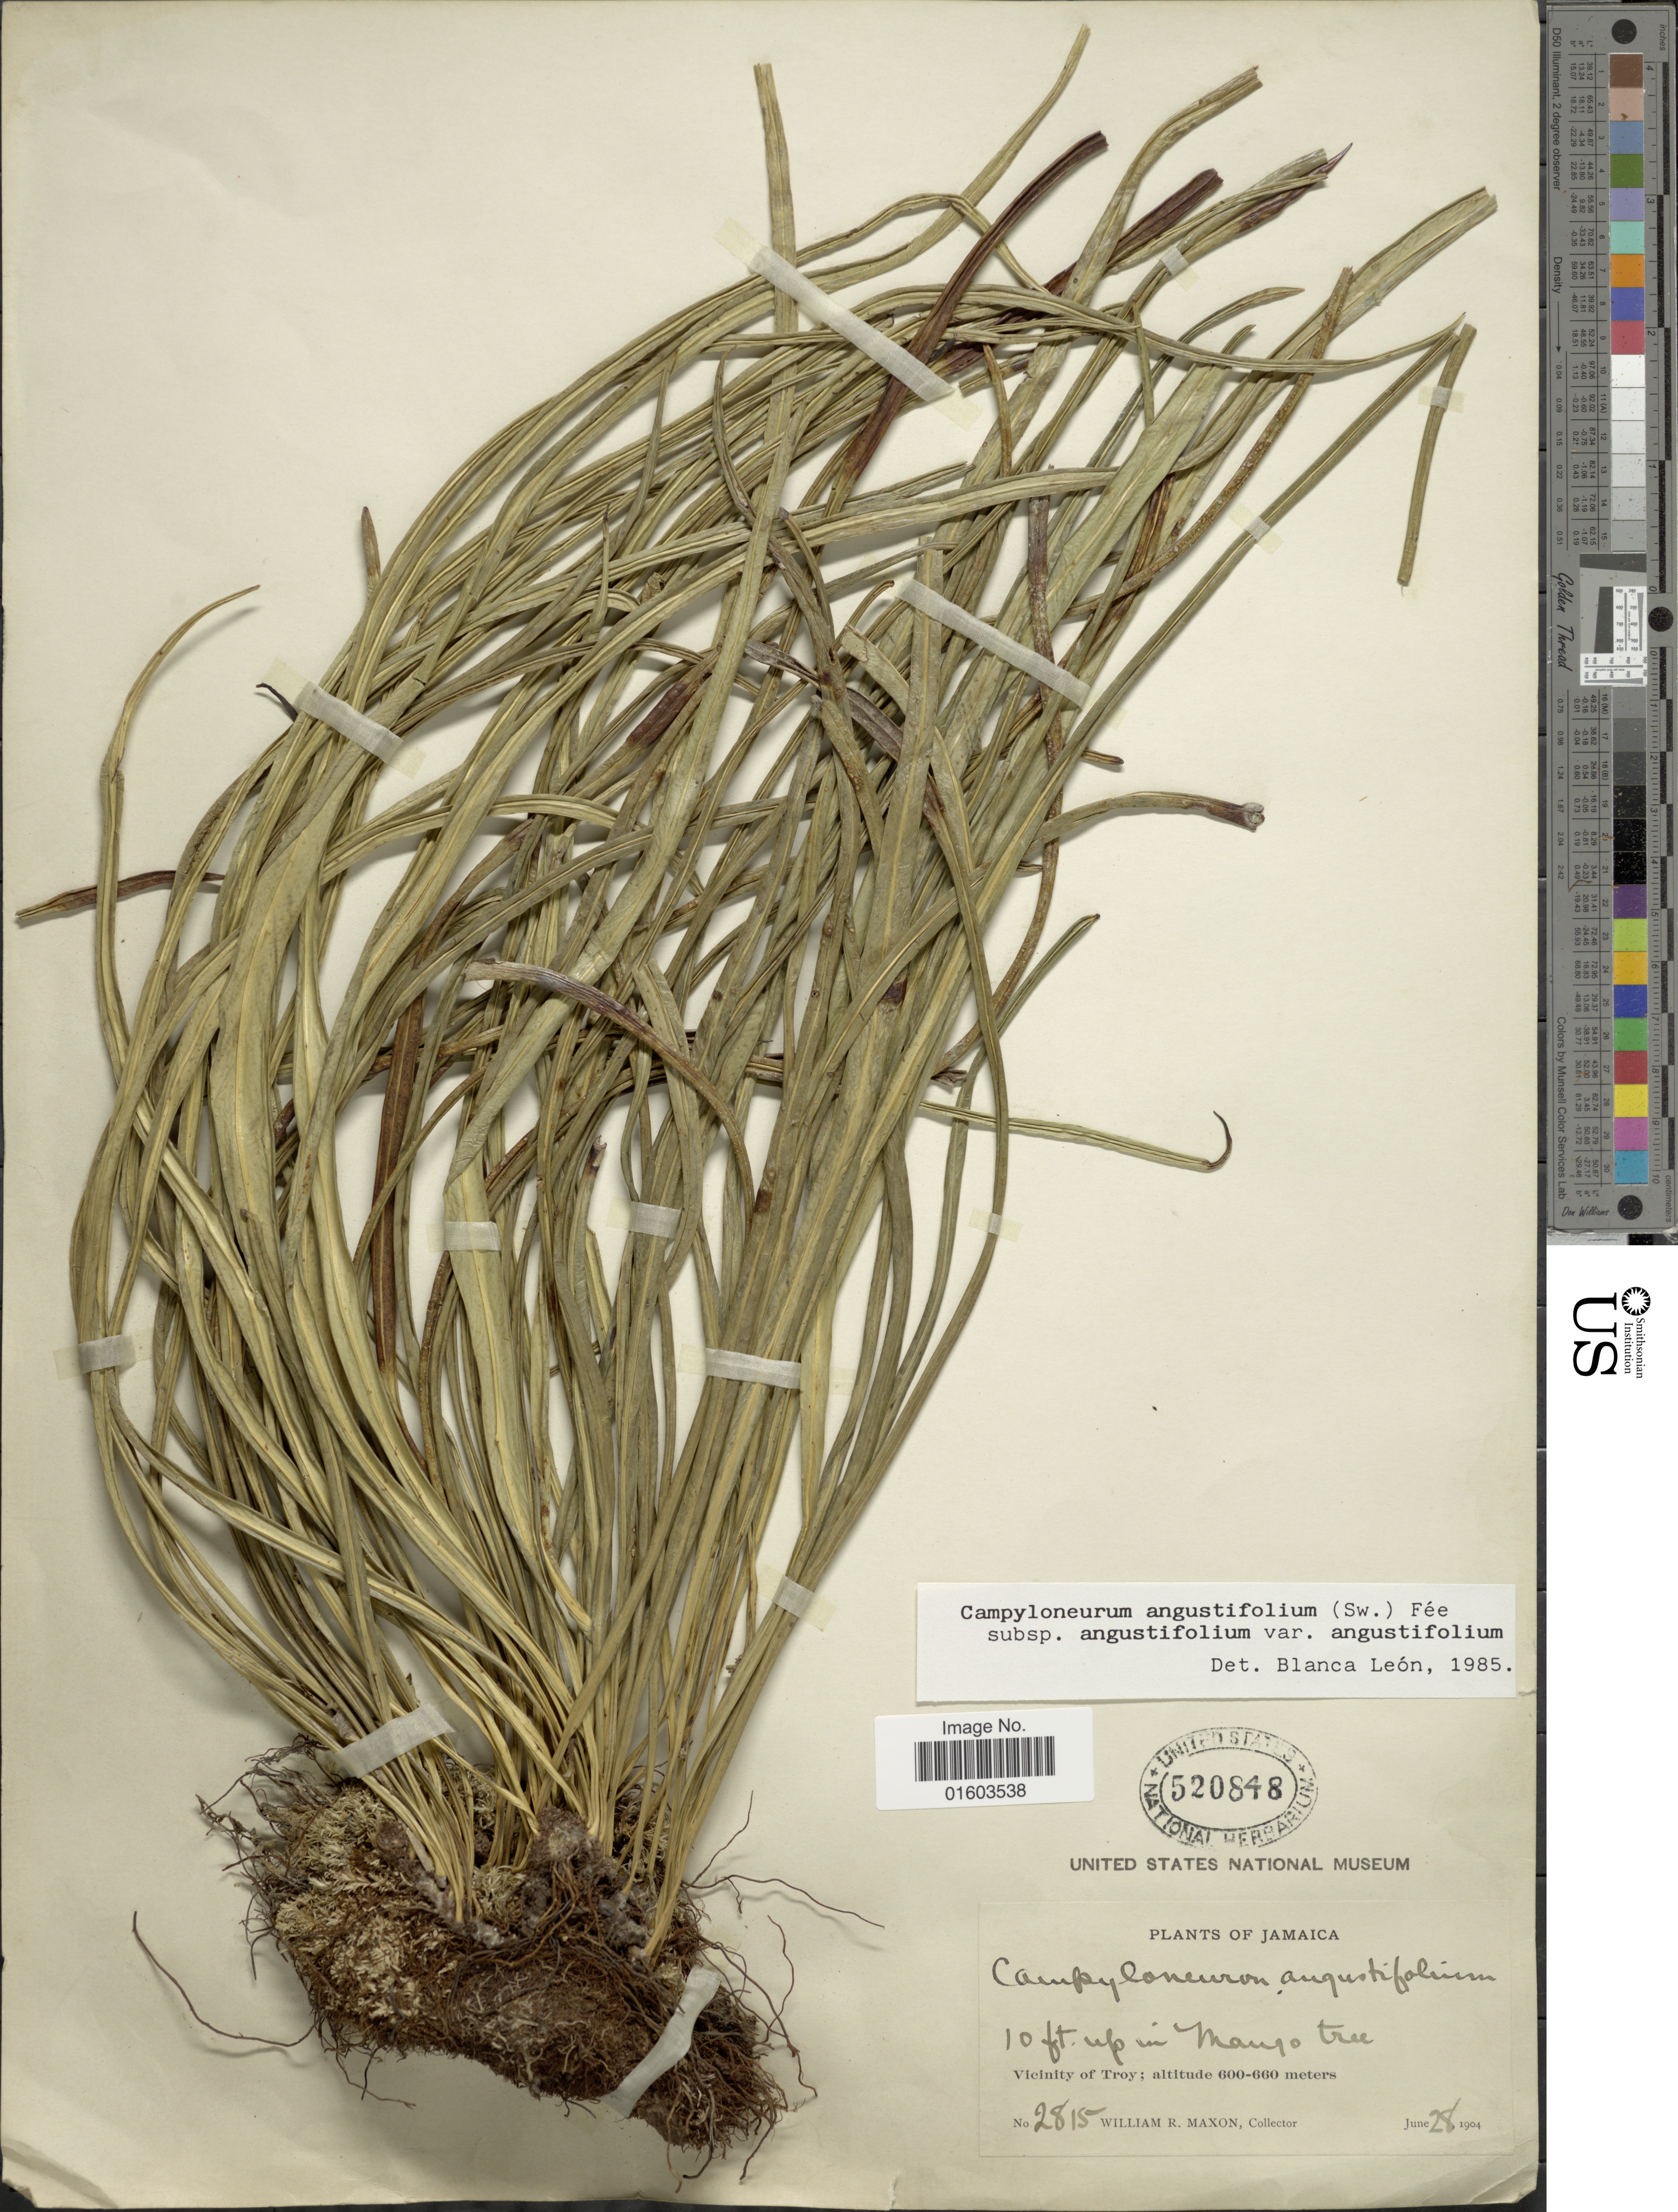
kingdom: Plantae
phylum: Tracheophyta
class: Polypodiopsida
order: Polypodiales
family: Polypodiaceae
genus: Campyloneurum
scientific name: Campyloneurum angustifolium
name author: (Sw.) Fée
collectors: W. R. Maxon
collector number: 2815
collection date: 1904-06-28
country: Jamaica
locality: Vicinity of Troy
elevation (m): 600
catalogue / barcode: US 520848